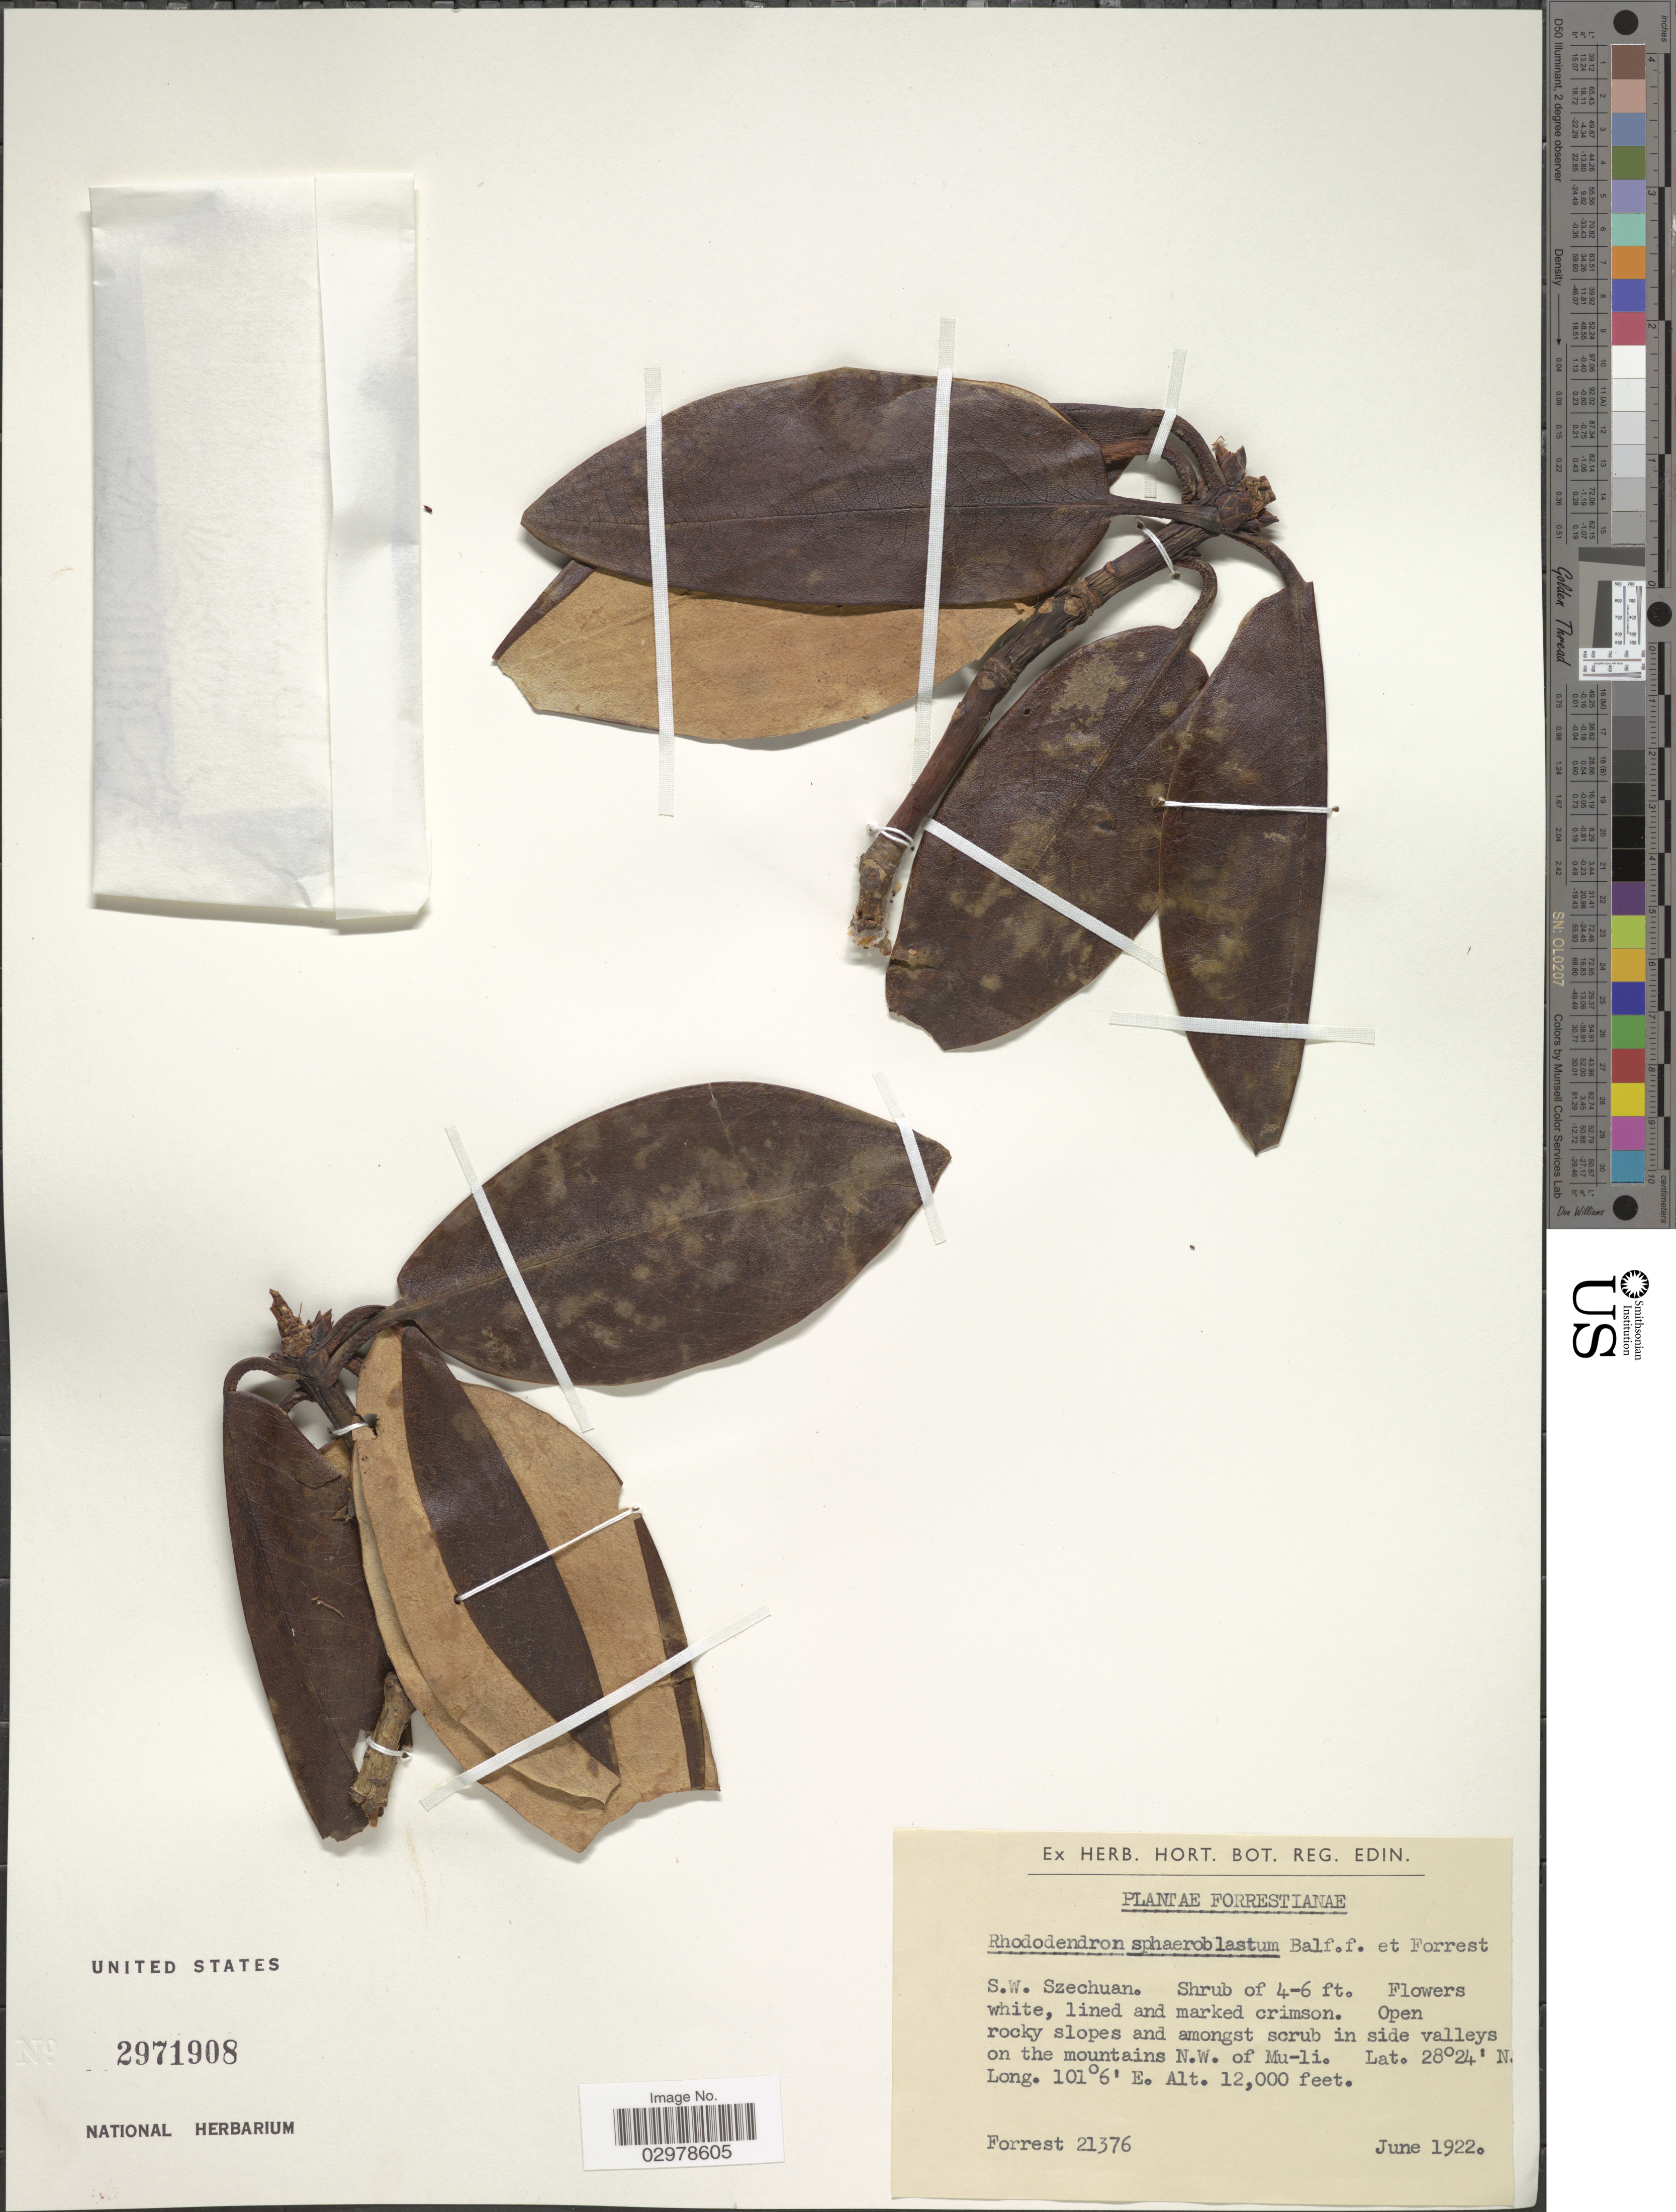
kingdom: Plantae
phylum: Tracheophyta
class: Magnoliopsida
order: Ericales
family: Ericaceae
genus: Rhododendron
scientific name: Rhododendron sphaeroblastum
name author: Balf. f. & Forrest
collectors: -. Forrest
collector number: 21376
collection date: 1922-06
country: China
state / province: Sichuan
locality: S.W. Szechuan. open rocky slopes and amongst scrub in side valleys on the mountains N.W. of Mu-li.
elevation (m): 3658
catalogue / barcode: US 2971908